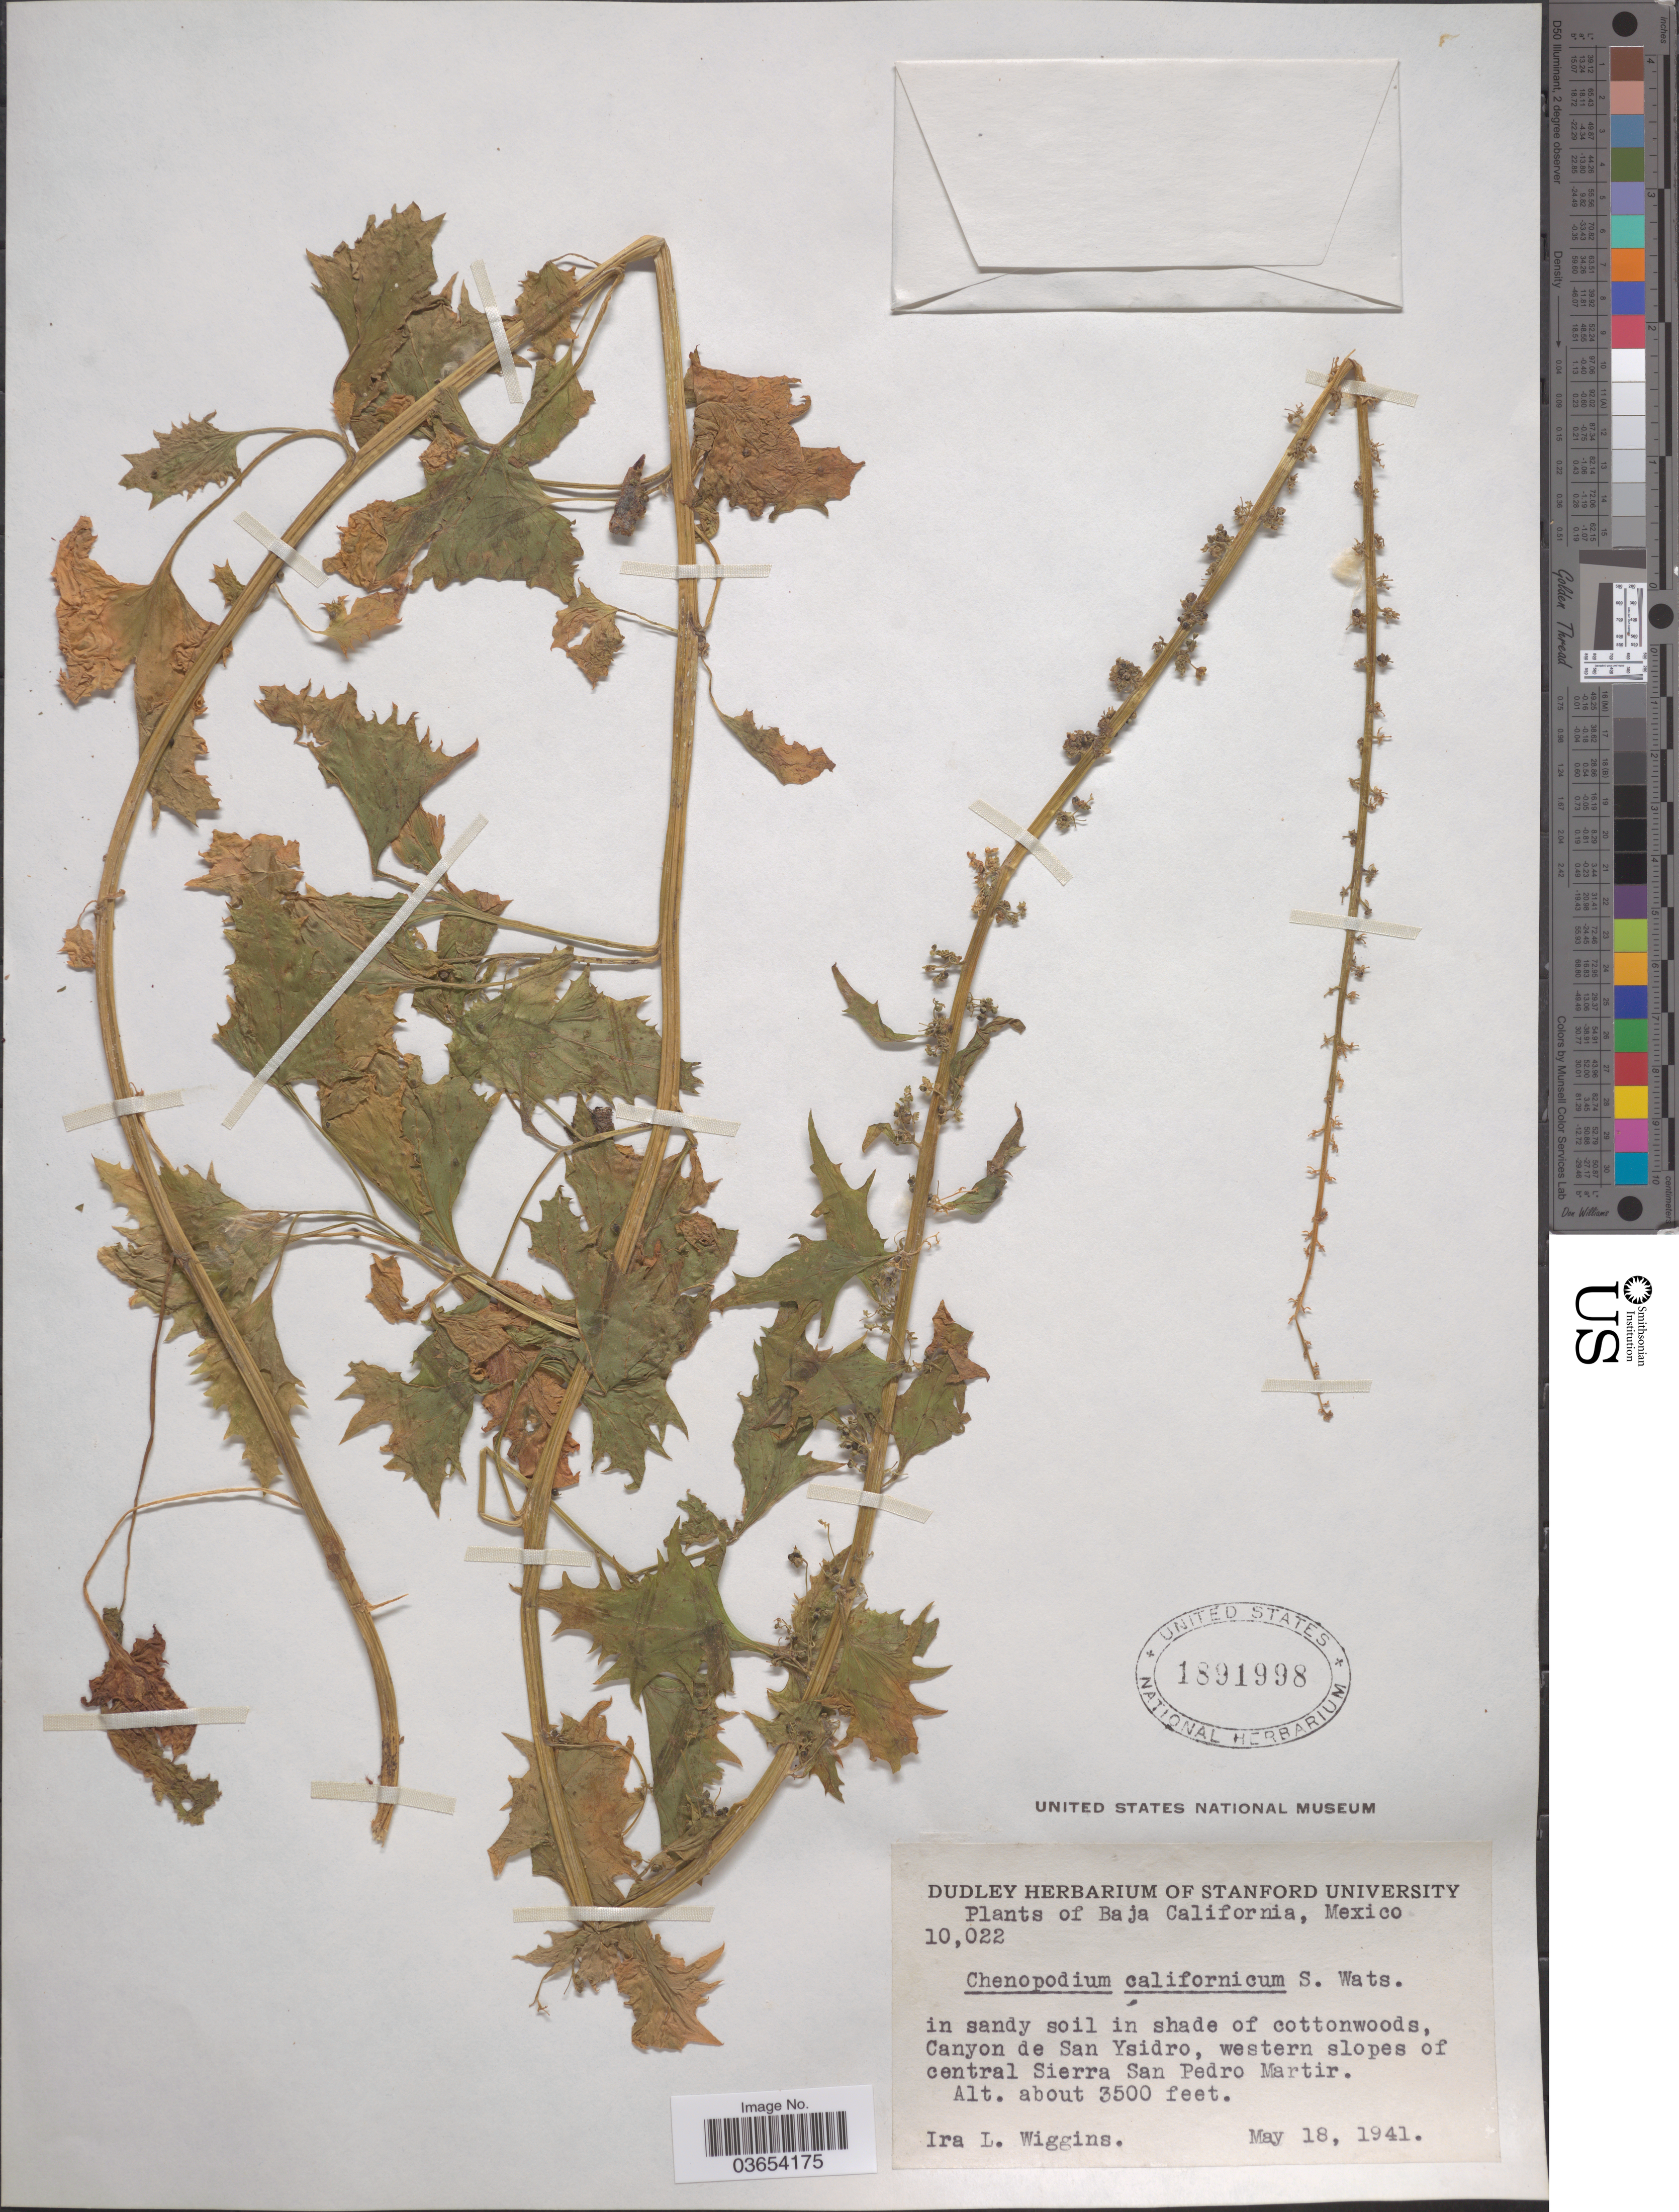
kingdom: Plantae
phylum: Tracheophyta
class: Magnoliopsida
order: Caryophyllales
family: Amaranthaceae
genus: Chenopodium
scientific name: Chenopodium californicum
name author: S. Watson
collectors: I. L. Wiggins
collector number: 10022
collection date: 1941-05-18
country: Mexico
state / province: Baja California Norte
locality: Canyon de San Ysidro, western slopes of central Sierra San Pedro Martir.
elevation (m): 1067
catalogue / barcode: US 1891998